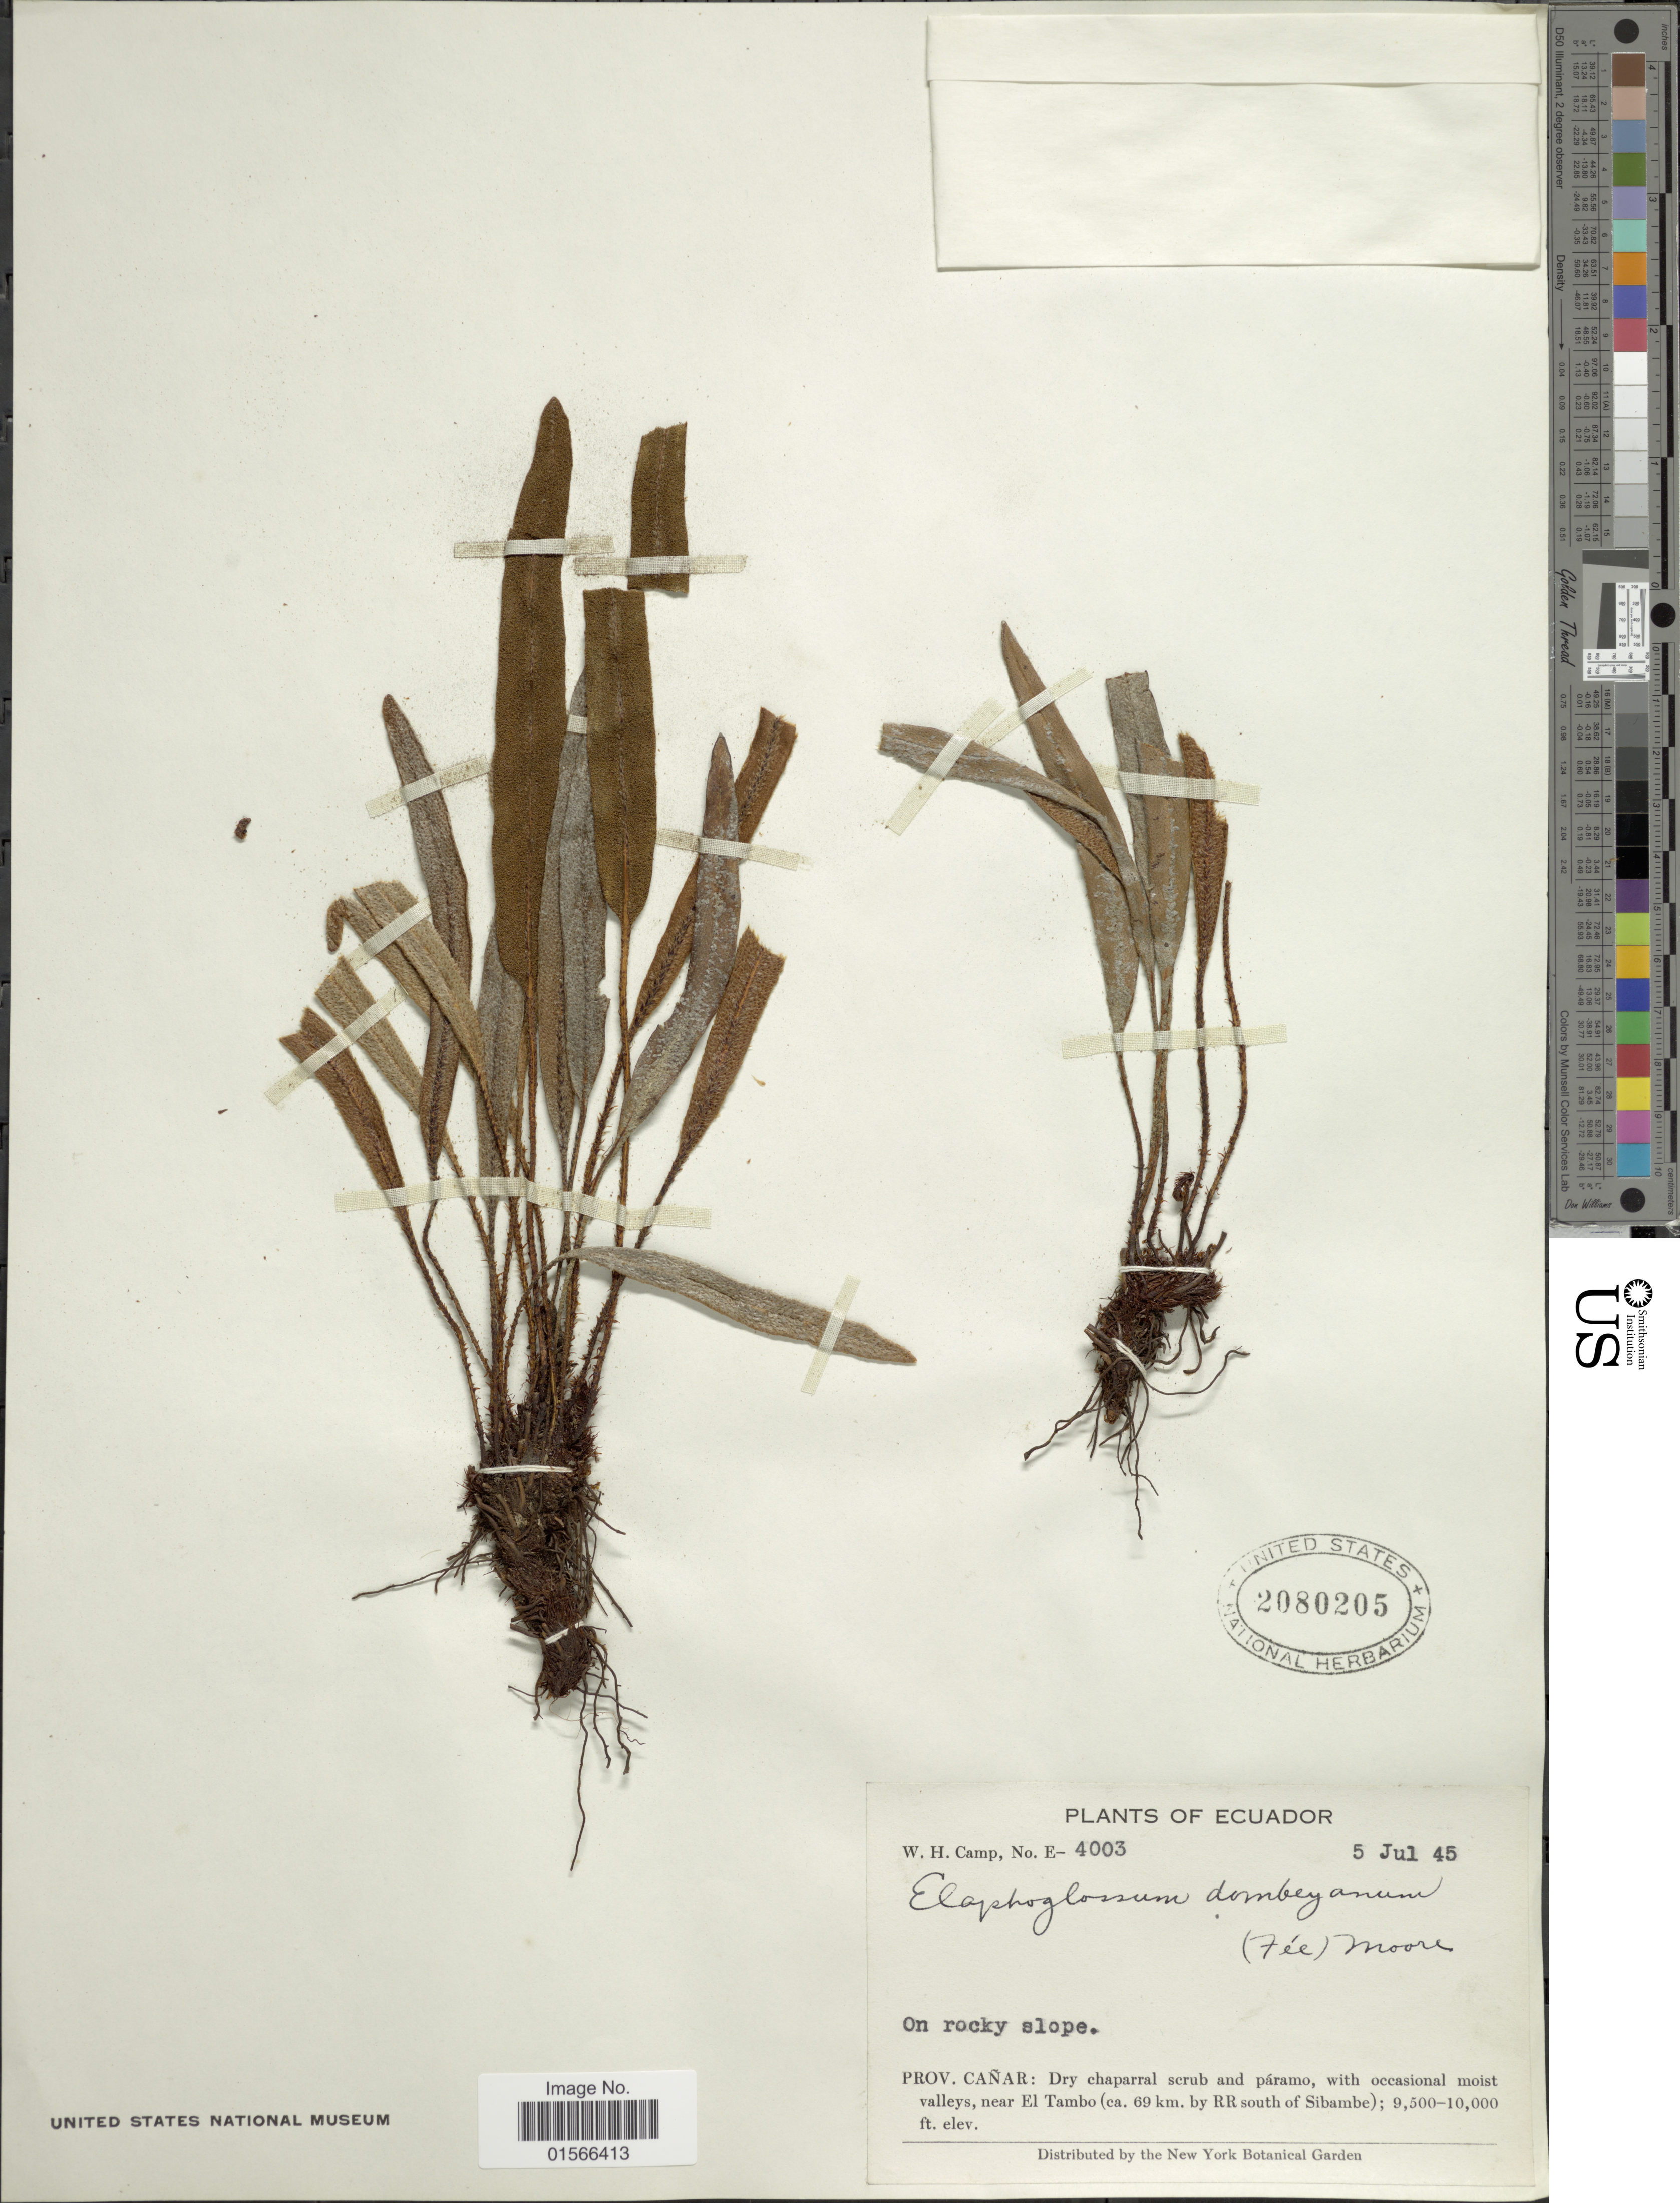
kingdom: Plantae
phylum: Tracheophyta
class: Polypodiopsida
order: Polypodiales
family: Dryopteridaceae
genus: Elaphoglossum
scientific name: Elaphoglossum dombeyanum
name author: (Fée) T.B. Moore & Houlston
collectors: W. H. Camp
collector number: E-4003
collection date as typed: Transcribed d/m/y: 5/7/45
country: Ecuador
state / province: Cañar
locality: Dry chaparral scrub and páramo, with occasional moist valleys, near El Tambo (ca. 69 km. by RR south of Sibambe)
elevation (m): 2896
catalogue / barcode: US 2080205